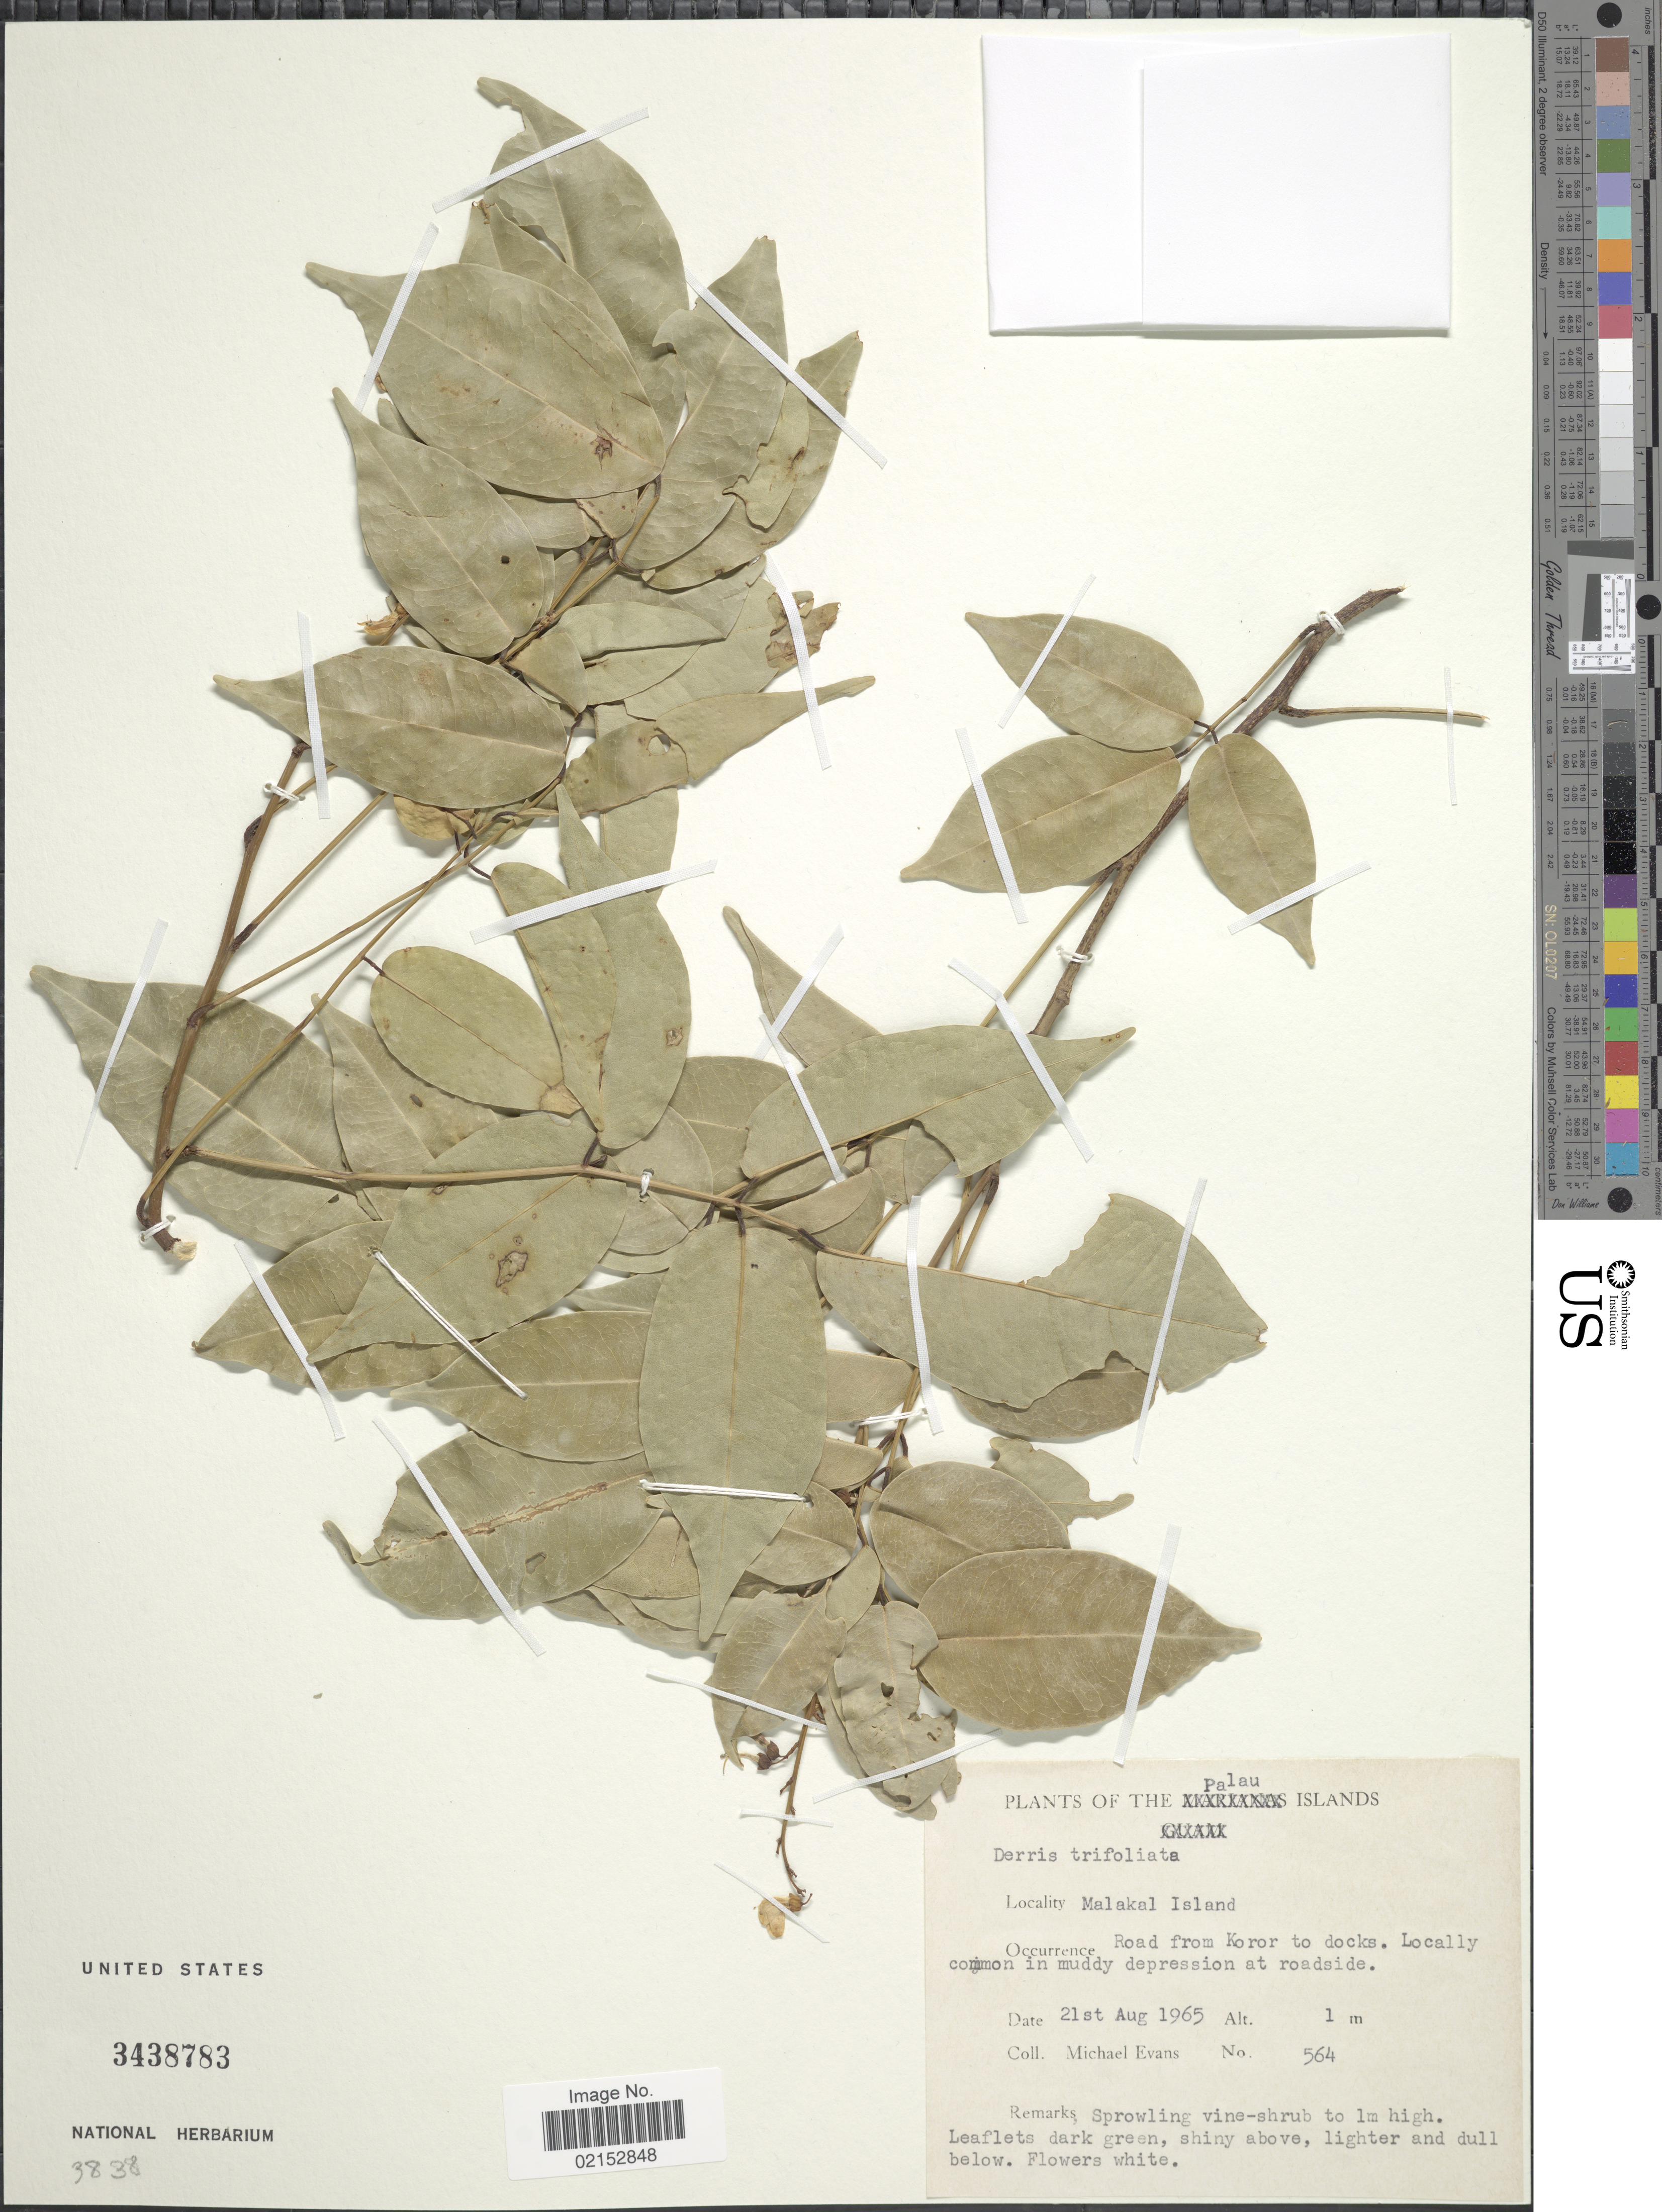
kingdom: Plantae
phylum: Tracheophyta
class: Magnoliopsida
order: Fabales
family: Fabaceae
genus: Derris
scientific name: Derris trifoliata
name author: Lour.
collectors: M. Evans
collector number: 564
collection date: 1965-08-21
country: Palau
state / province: Koror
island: Ngemelachel [Malakal]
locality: Palau Islands, Malakal Island, road from Koror to docks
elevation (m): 1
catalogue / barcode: US 3438783